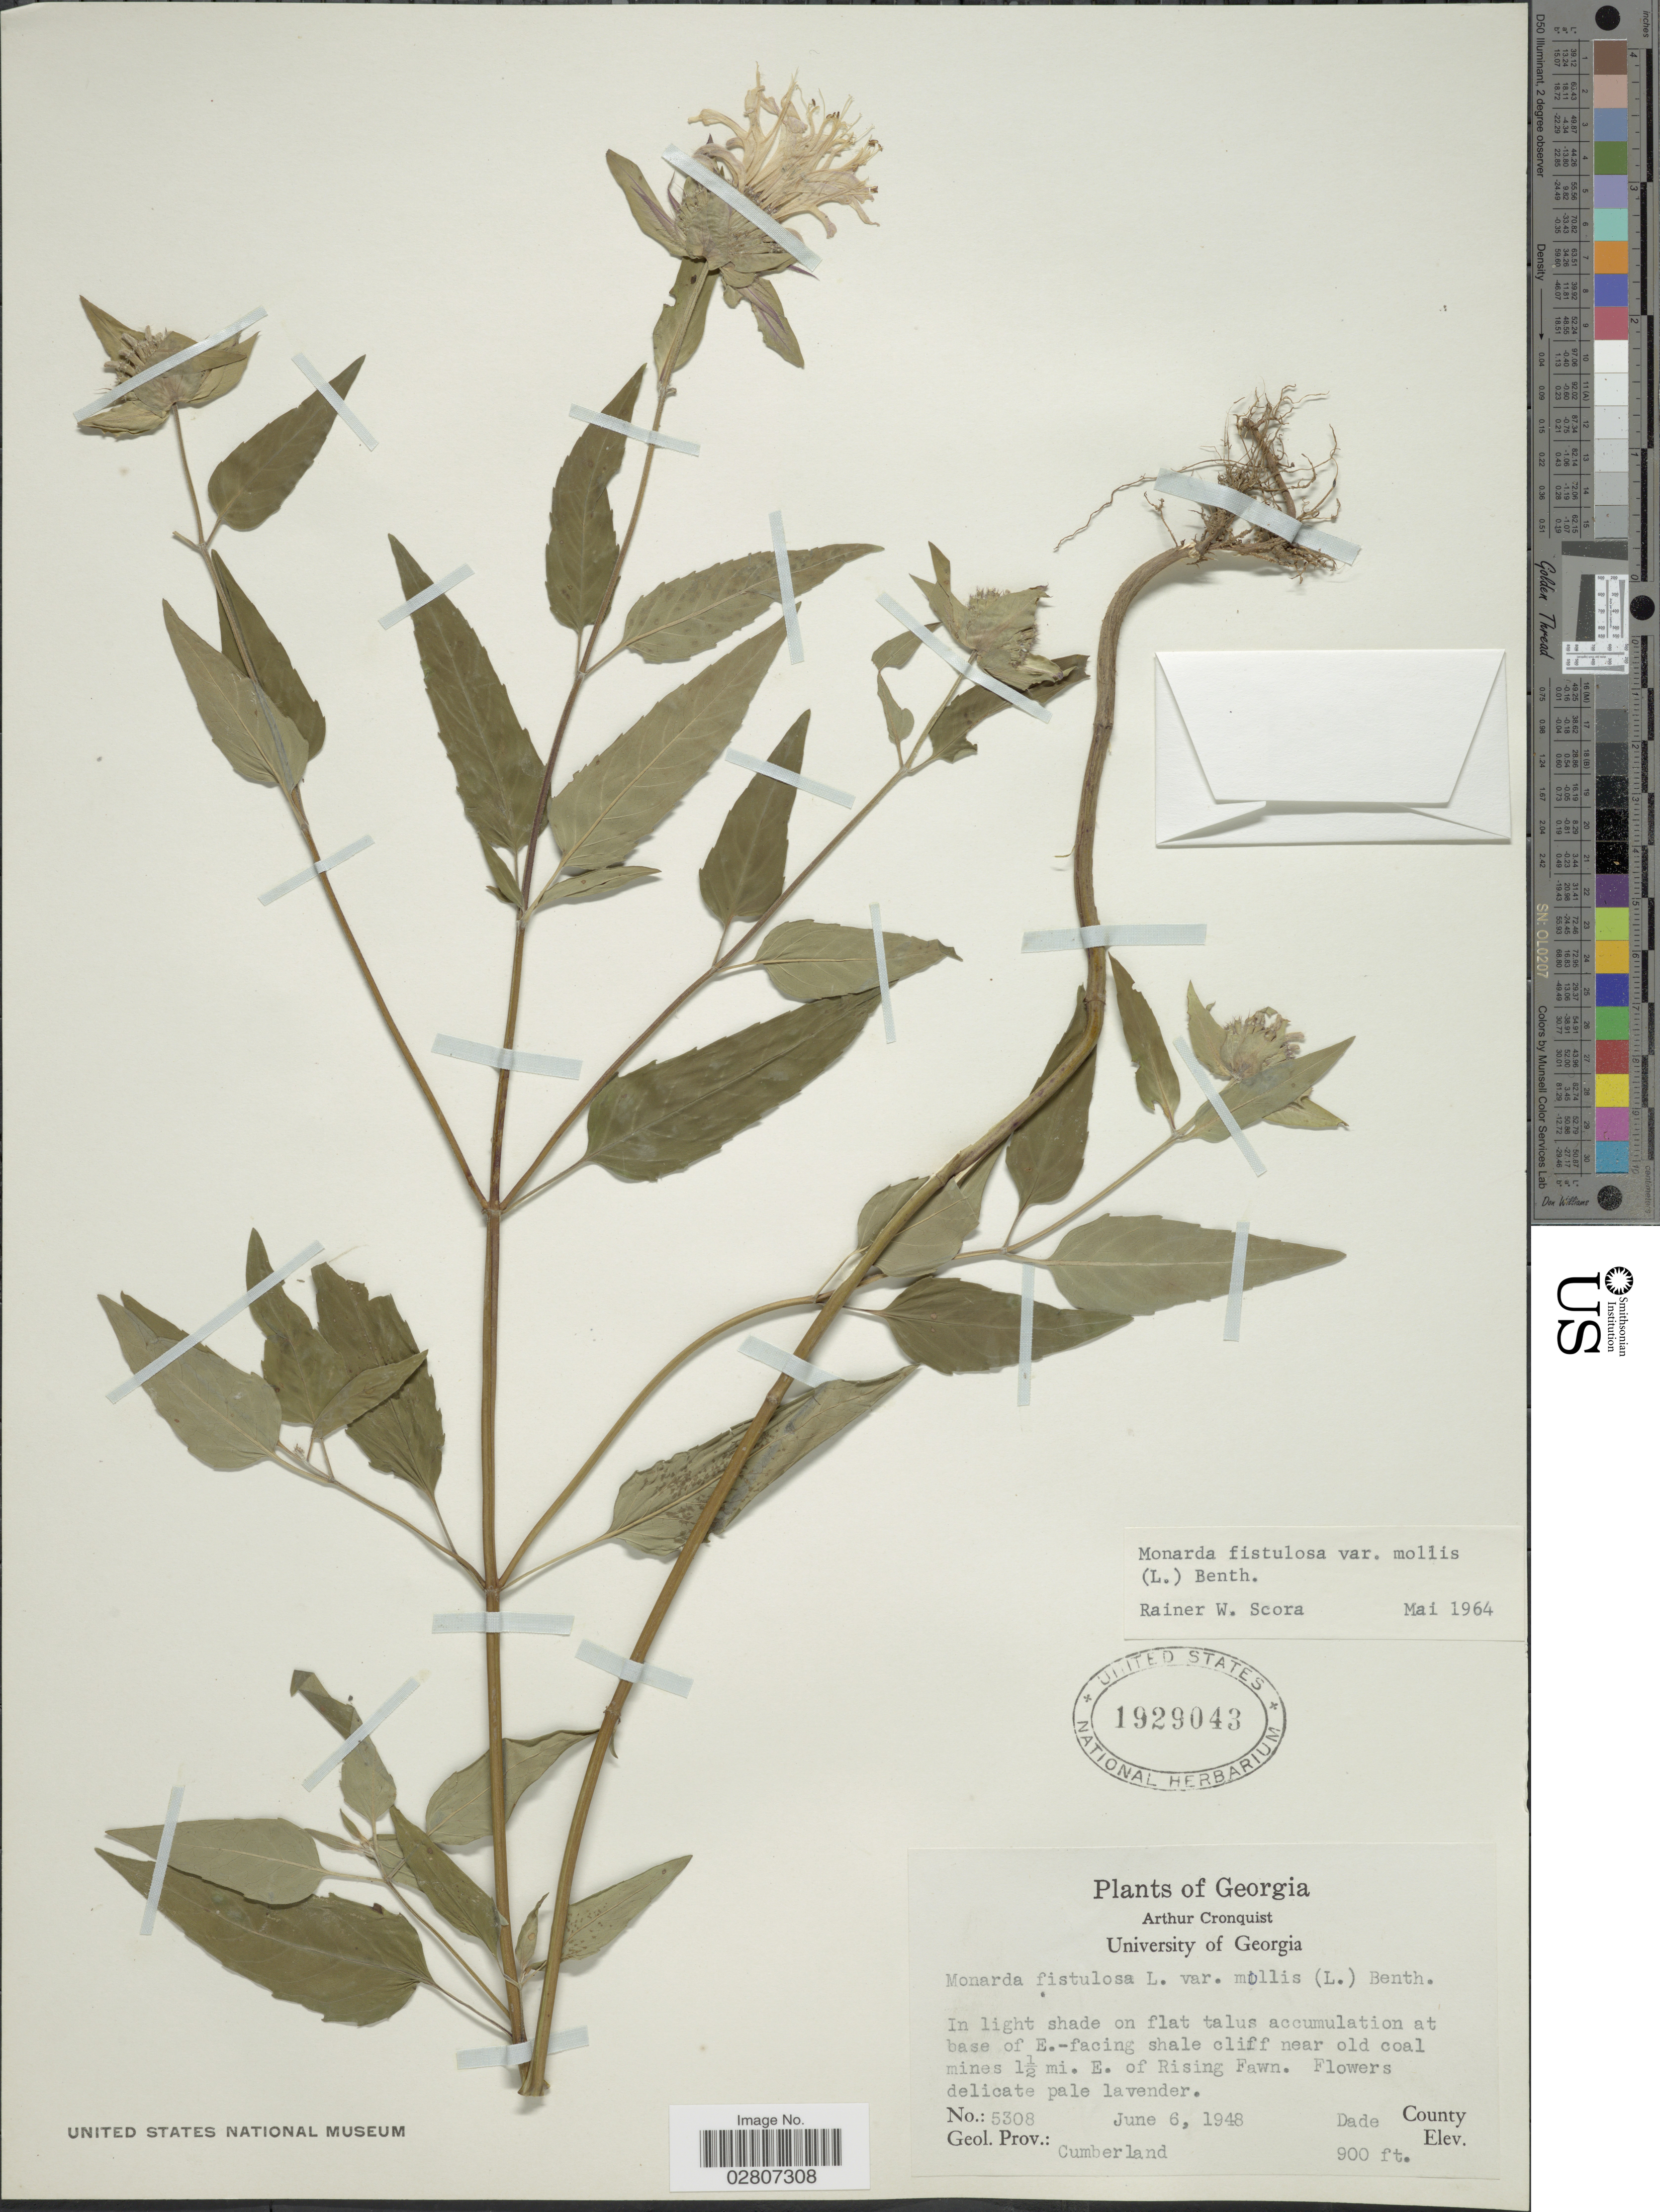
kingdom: Plantae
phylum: Tracheophyta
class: Magnoliopsida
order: Lamiales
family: Lamiaceae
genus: Monarda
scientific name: Monarda fistulosa var. mollis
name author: (L.) L.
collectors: A. J. Cronquist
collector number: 5308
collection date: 1948-06-06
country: United States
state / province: Georgia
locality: In light shade on flat talus accumulation at base of E.-facing shale cliff near old coal mines 1½ mi. E. of Rising Fan. Dade County. Geol. Prov.: Cumberland.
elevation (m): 274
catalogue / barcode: US 1929043